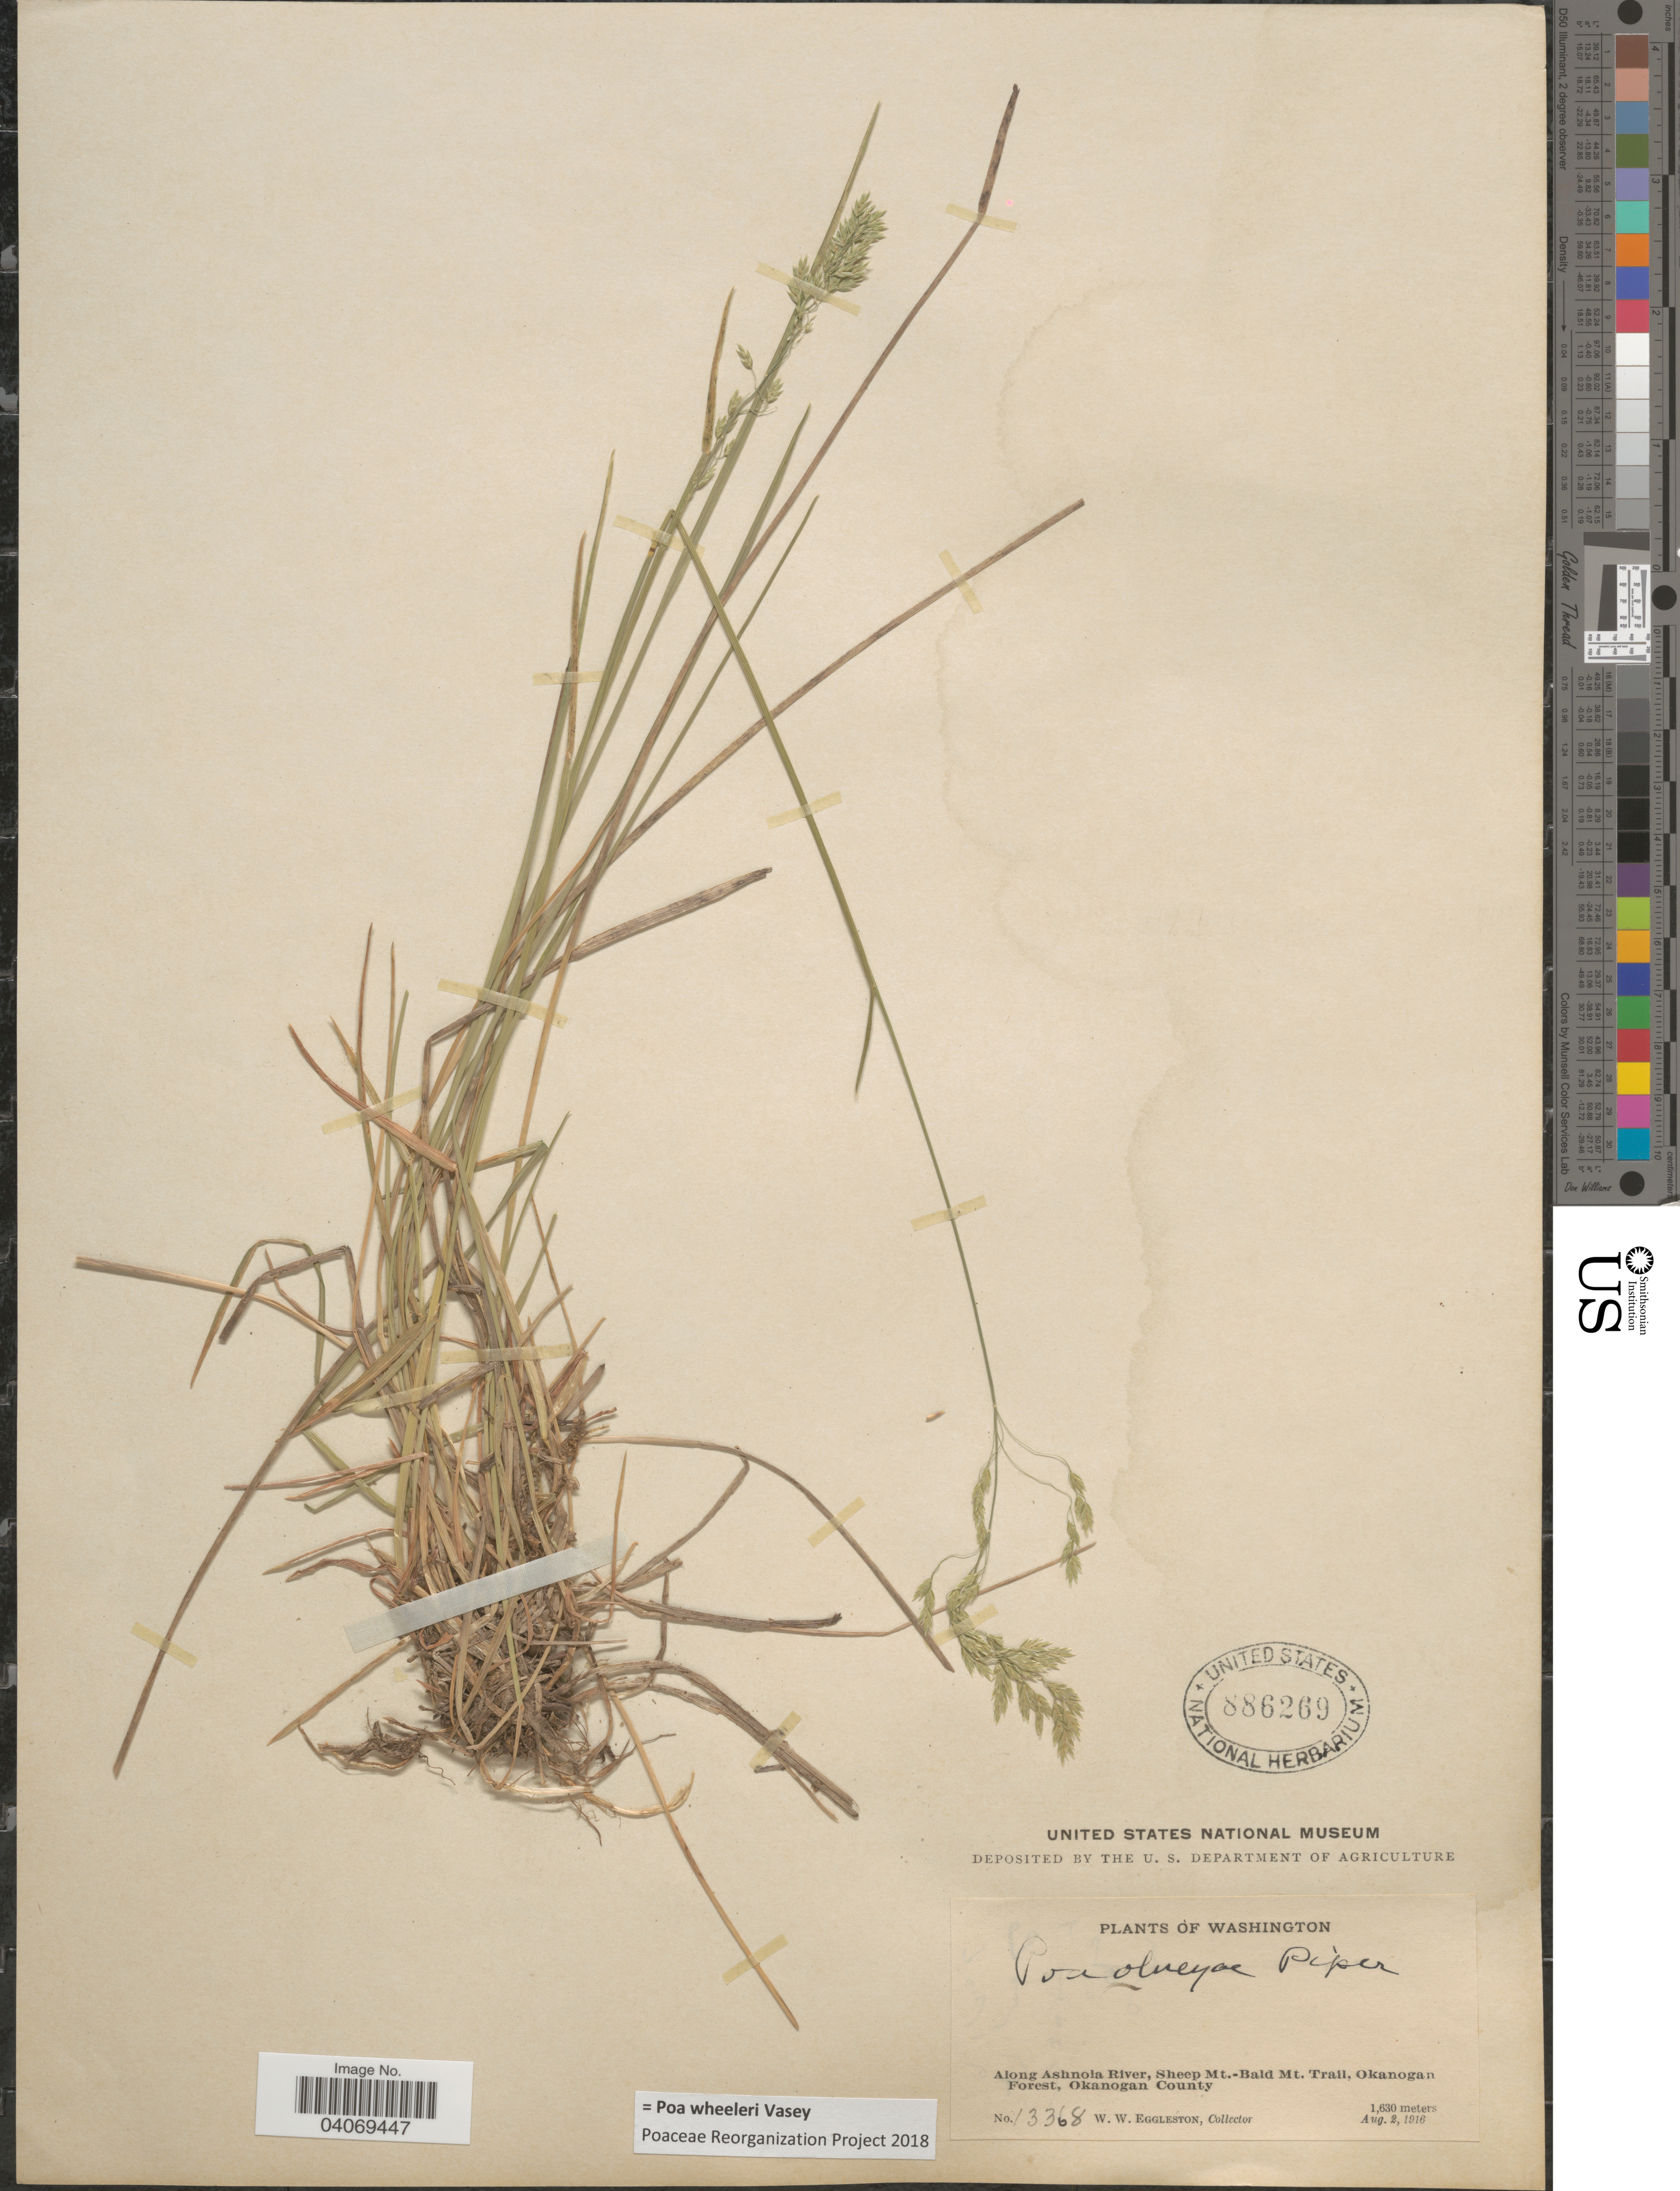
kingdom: Plantae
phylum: Tracheophyta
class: Liliopsida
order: Poales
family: Poaceae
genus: Poa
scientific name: Poa wheeleri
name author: Vasey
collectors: W. W. Eggleston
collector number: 13368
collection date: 1916-08-02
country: United States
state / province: Washington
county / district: Okanogan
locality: Along Ashnola River, Sheep Mt.-Bald Mt. Trail, Okanogan Forest, Okanogan County.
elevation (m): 1630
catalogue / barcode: US 886269